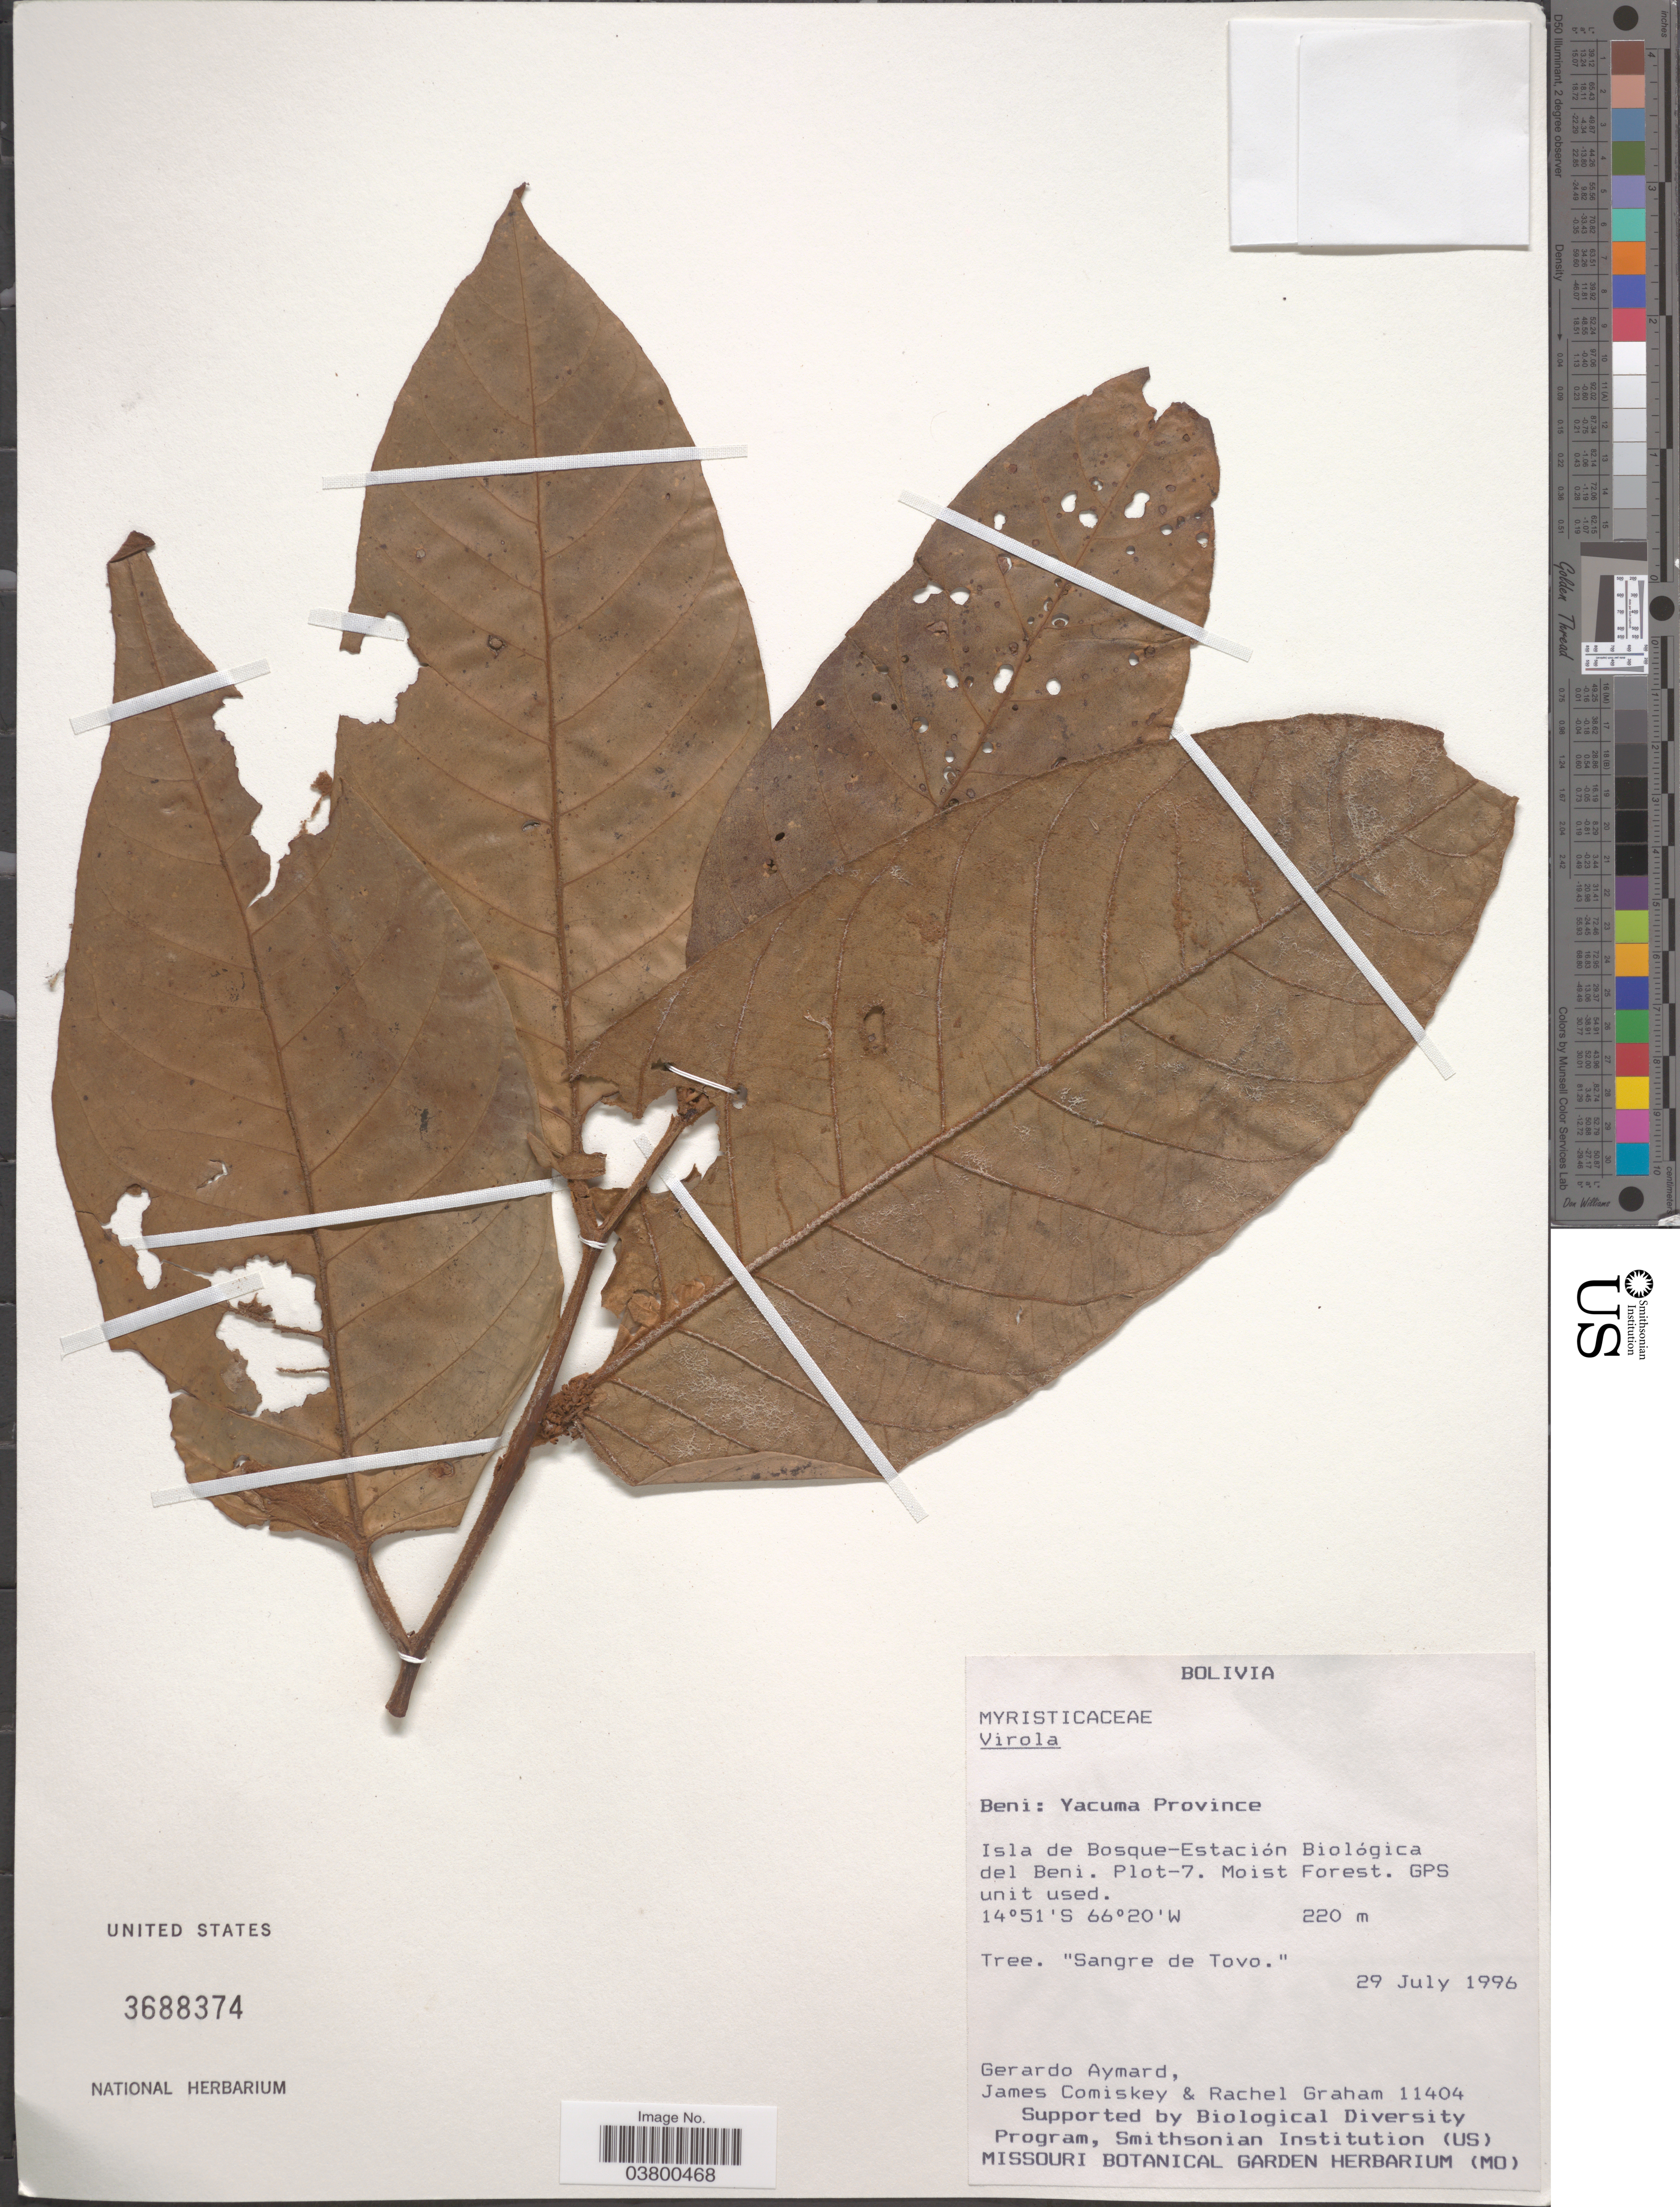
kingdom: Plantae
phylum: Tracheophyta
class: Magnoliopsida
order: Magnoliales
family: Myristicaceae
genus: Virola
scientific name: Virola sp.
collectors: G. A. Aymard, J. A. Comiskey & R. Graham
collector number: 11404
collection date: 1996-07-29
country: Bolivia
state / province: Beni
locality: Yacuma Province. Isla de Bosque-Estación Biológica del Beni. Plot-7.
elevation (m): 220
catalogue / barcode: US 3688374